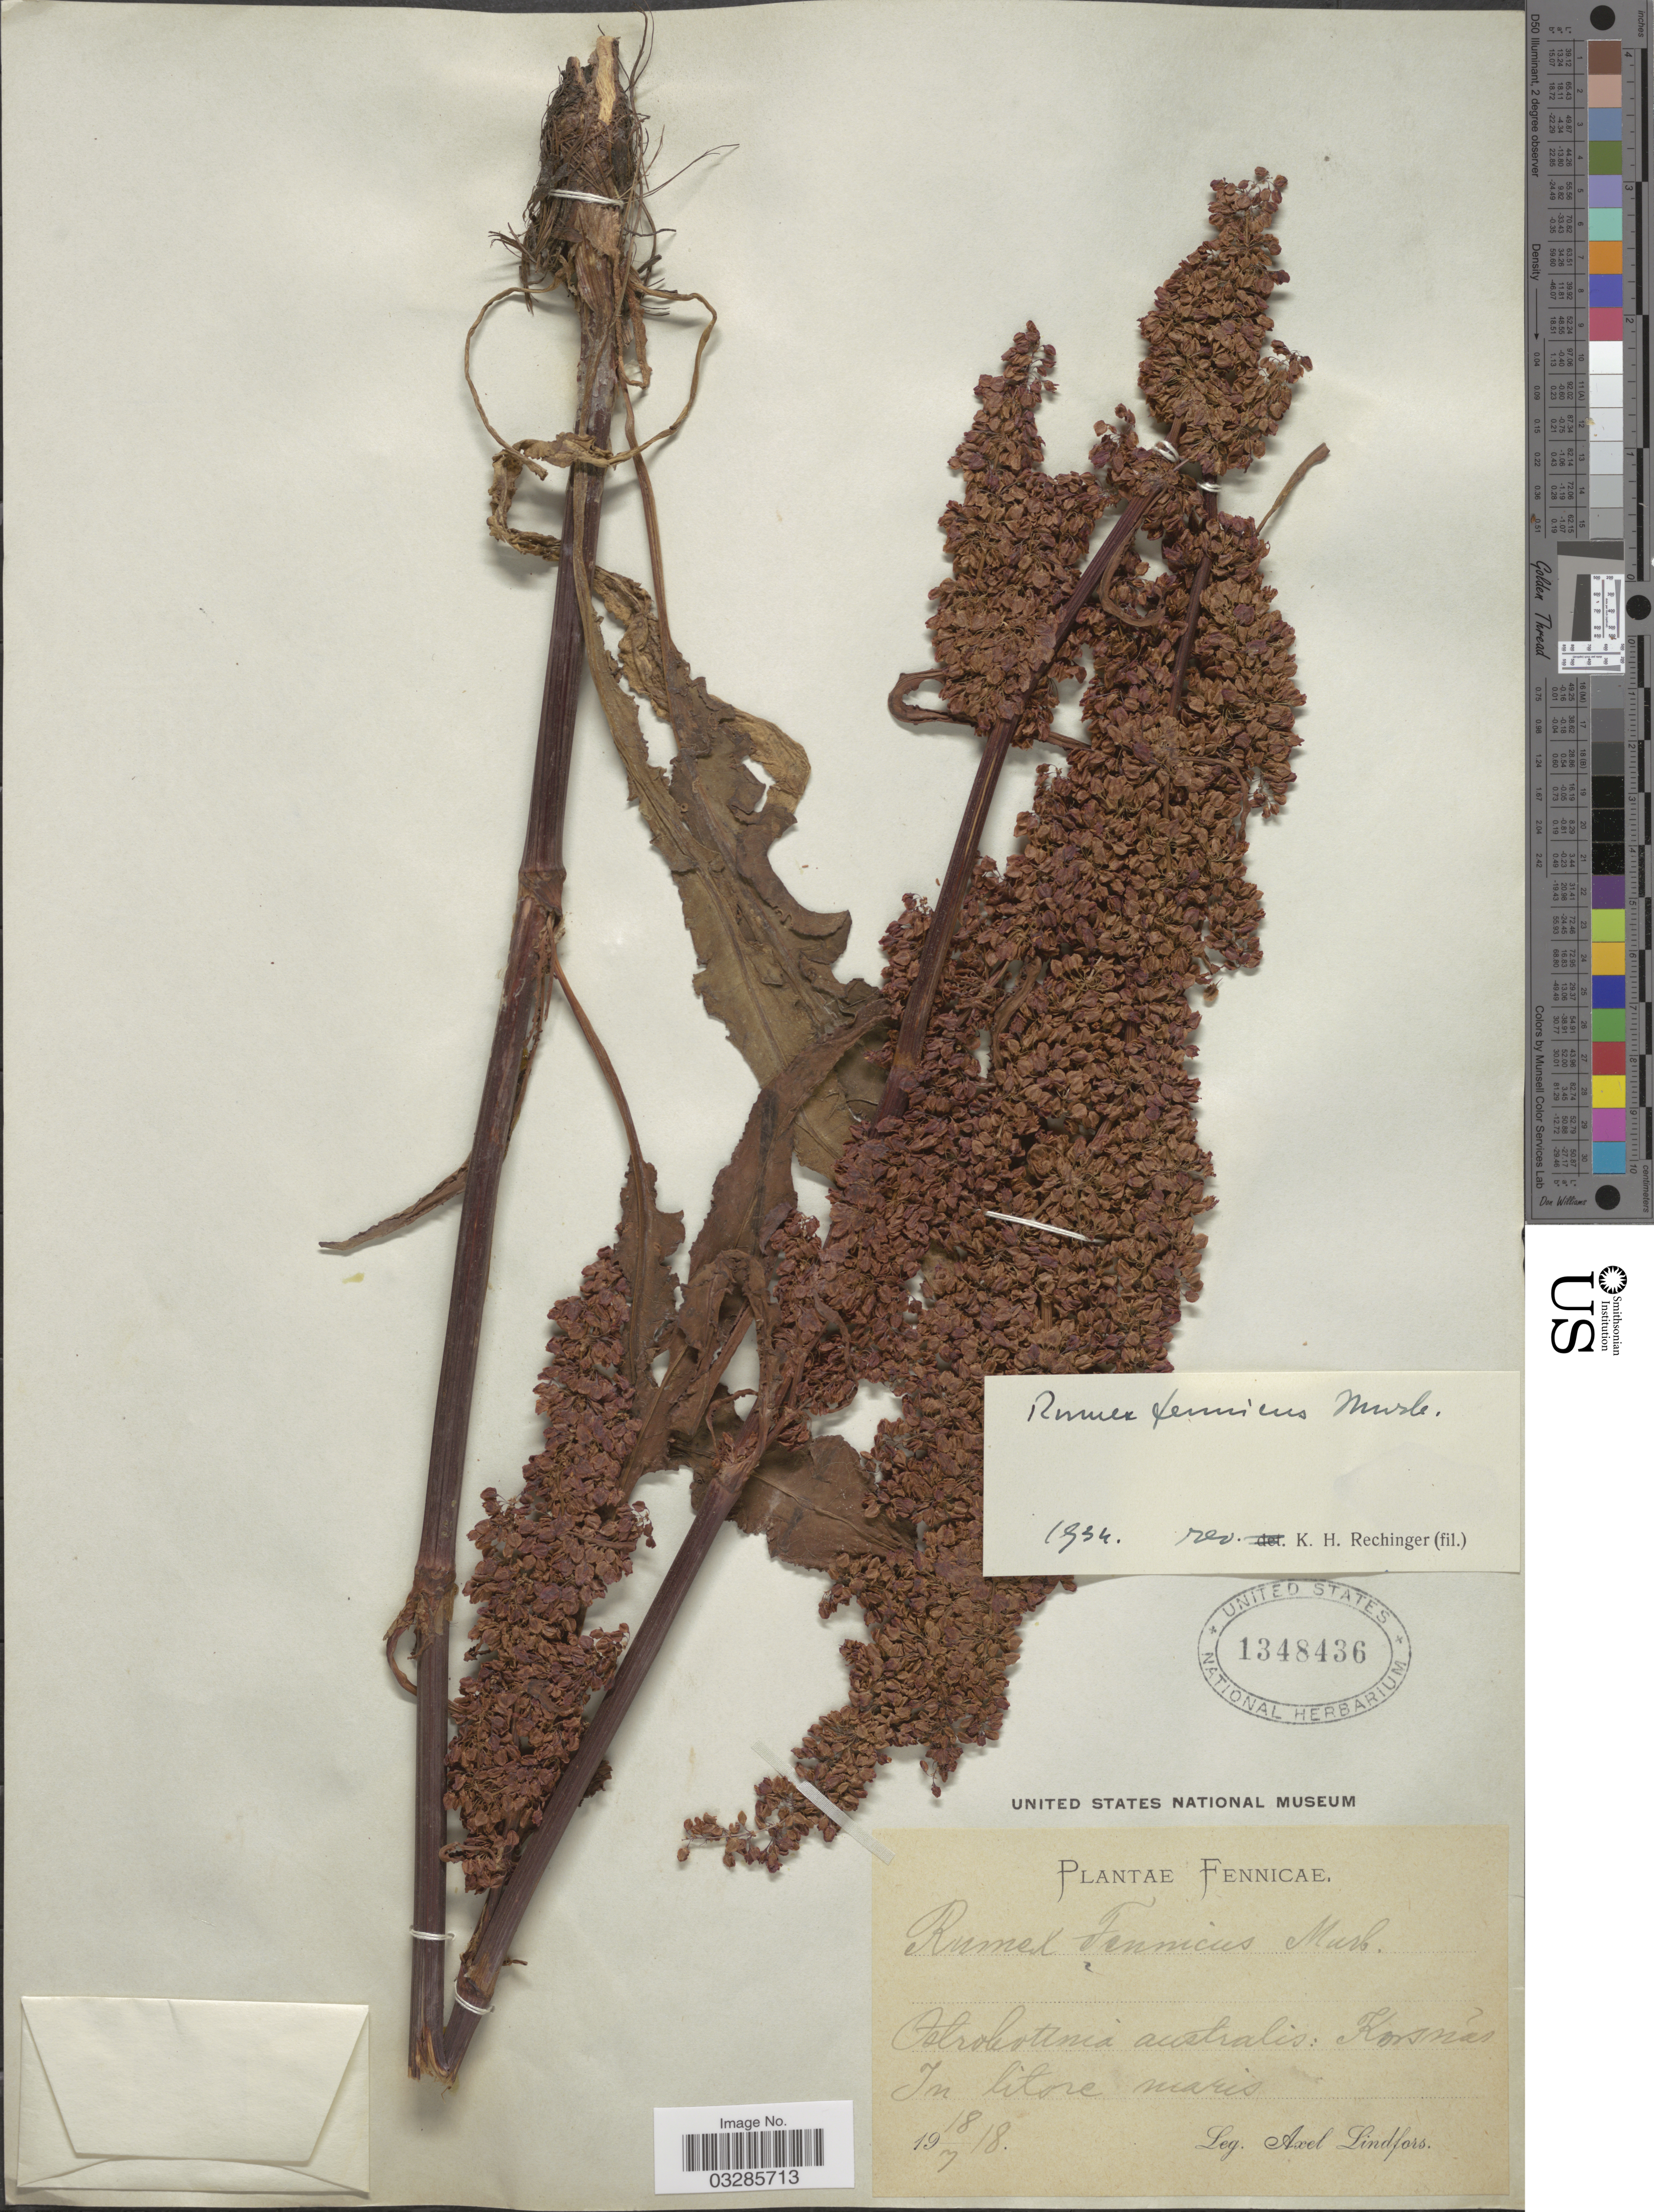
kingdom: Plantae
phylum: Tracheophyta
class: Magnoliopsida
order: Caryophyllales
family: Polygonaceae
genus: Rumex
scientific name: Rumex fennicus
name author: (Murb.) Murb.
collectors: A. Lindfors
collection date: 1918-07-18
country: Finland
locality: Fennicae, Ostrobottnia australis: Korsnãs.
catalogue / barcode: US 1348436